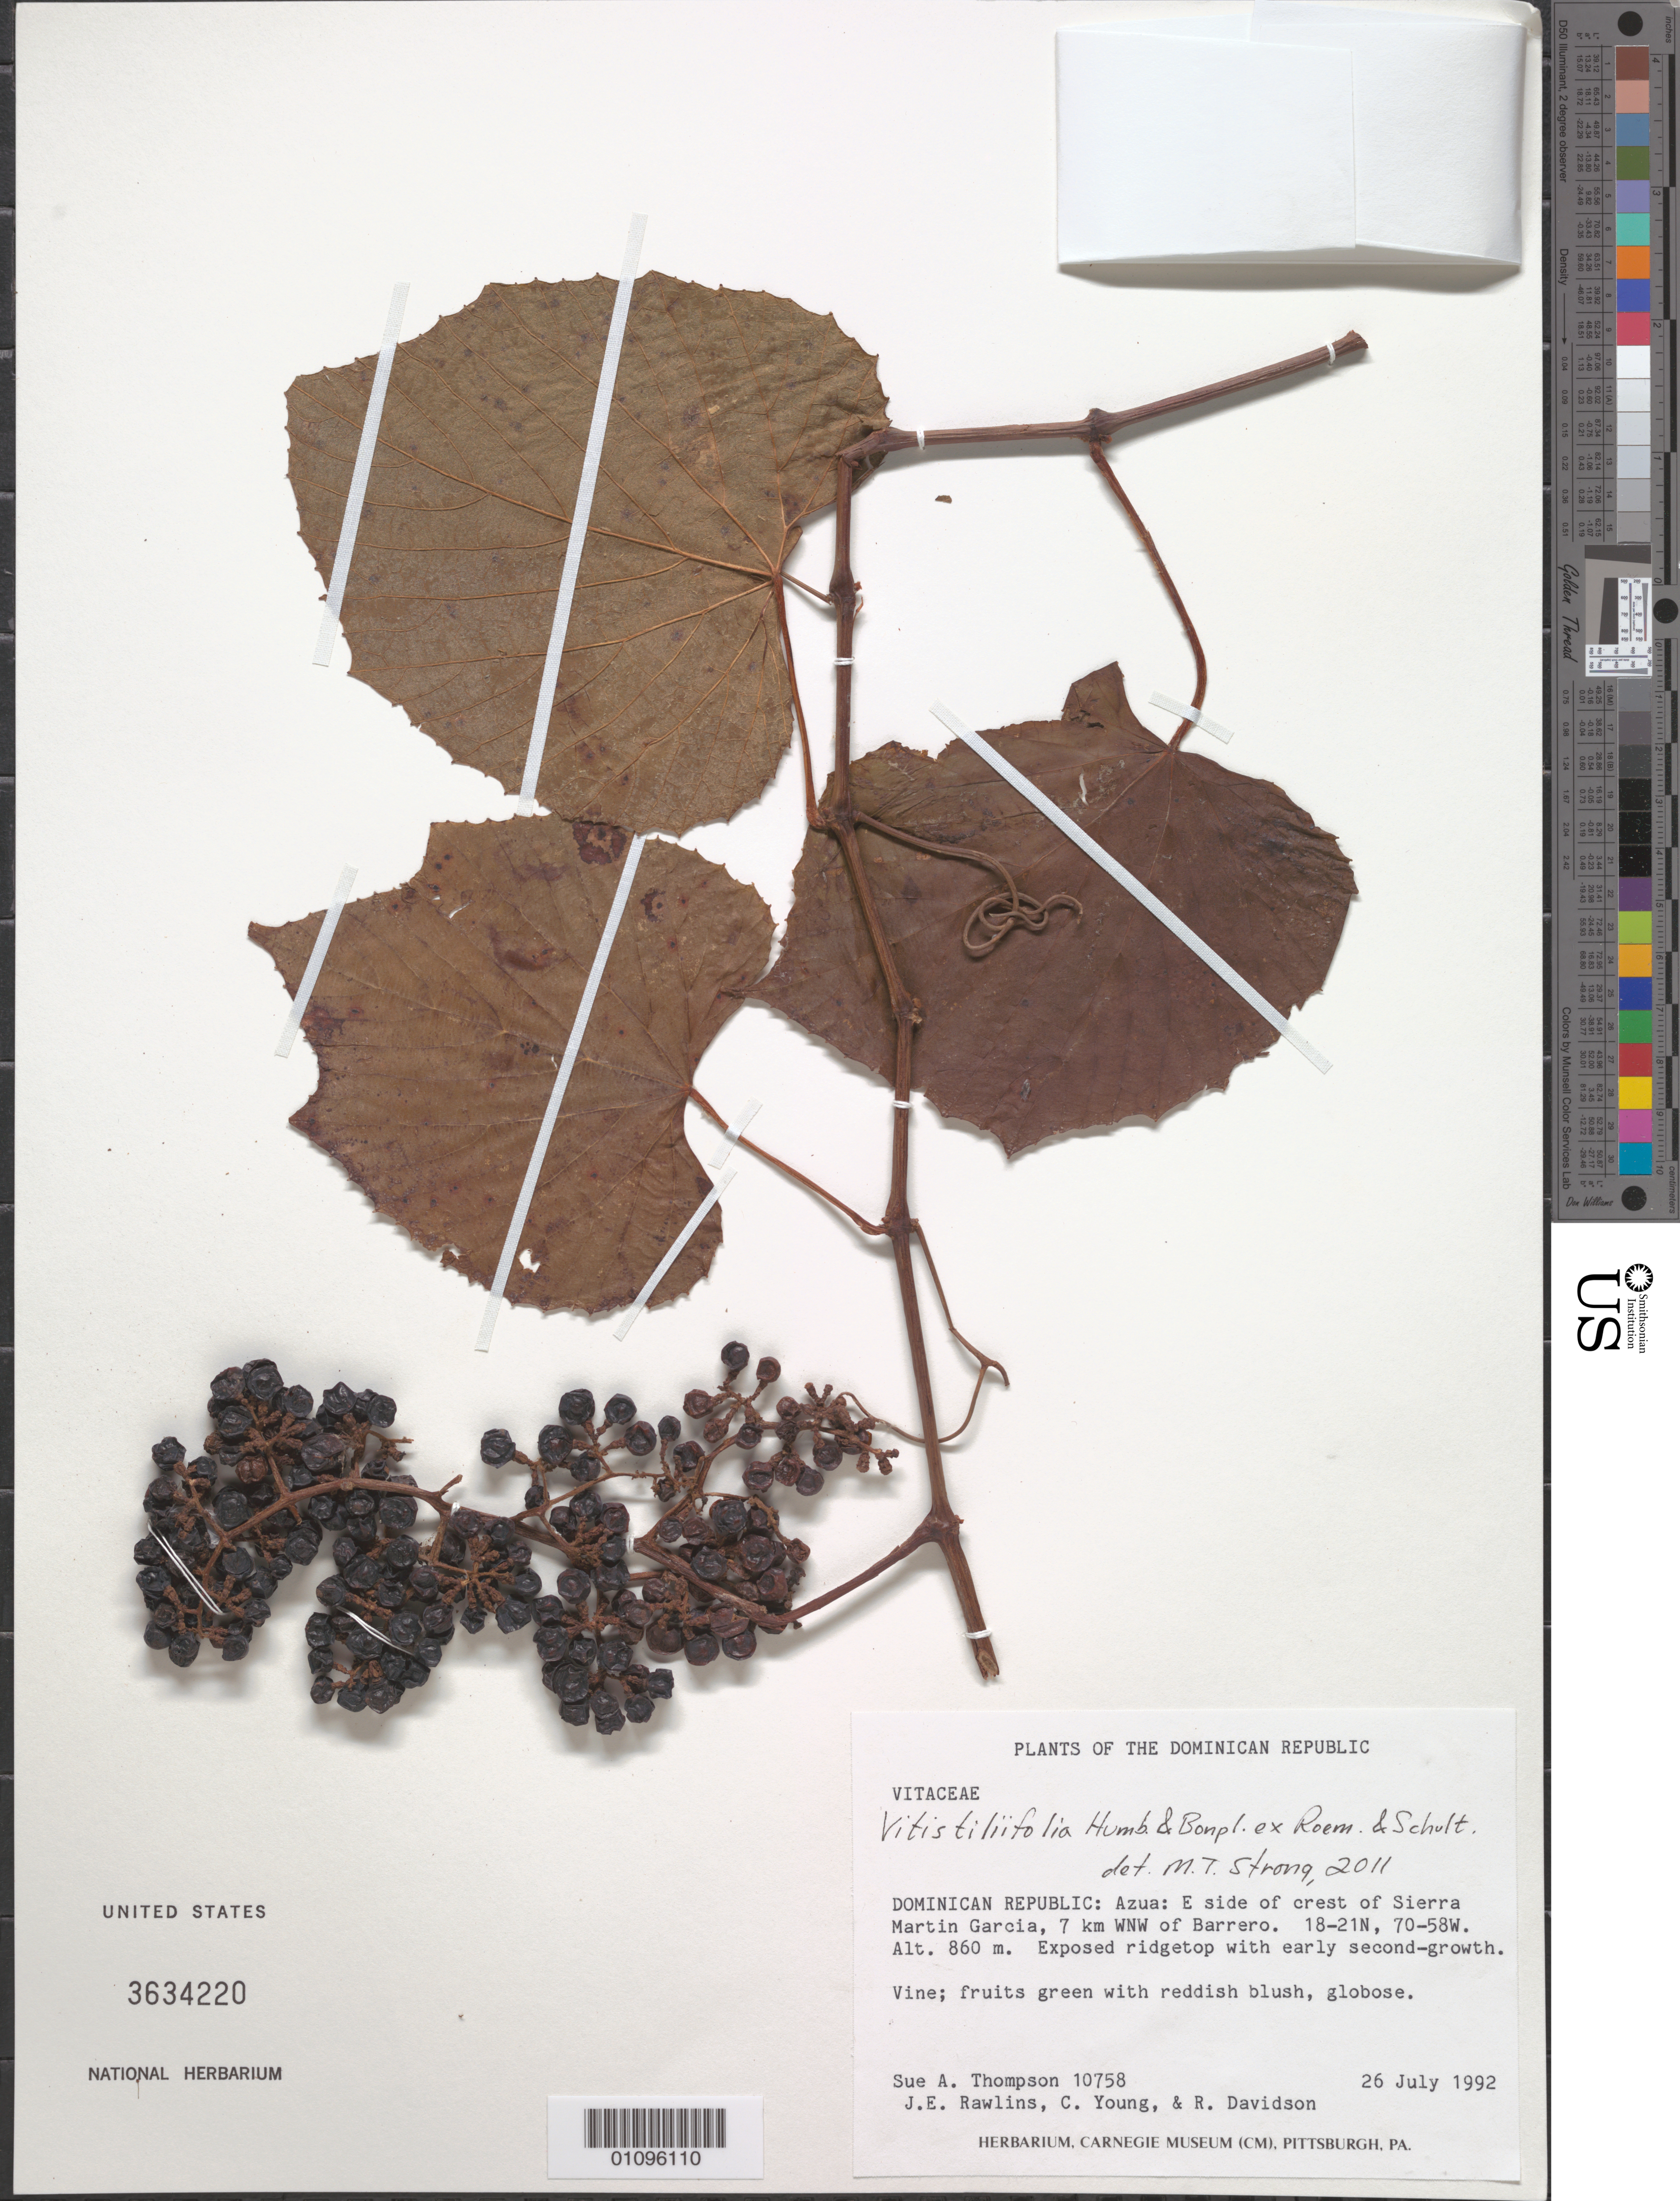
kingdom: Plantae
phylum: Tracheophyta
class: Magnoliopsida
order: Vitales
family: Vitaceae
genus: Vitis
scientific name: Vitis tiliifolia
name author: Humb. & Bonpl. ex Schult.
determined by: Strong, M. T., (US), Smithsonian Institution - National Museum of Natural History (UNITED STATES)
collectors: S. A. Thompson, J. Rawlins, C. Young & R. Davidson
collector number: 10758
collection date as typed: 26 Jul 1992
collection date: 1992-07-26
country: Dominican Republic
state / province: Azua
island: Hispaniola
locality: Sierra Martin Garcia, E side of crest; 7 km WNW of Barrero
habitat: Exposed ridgetop with early second-growth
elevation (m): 860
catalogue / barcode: US 3634220